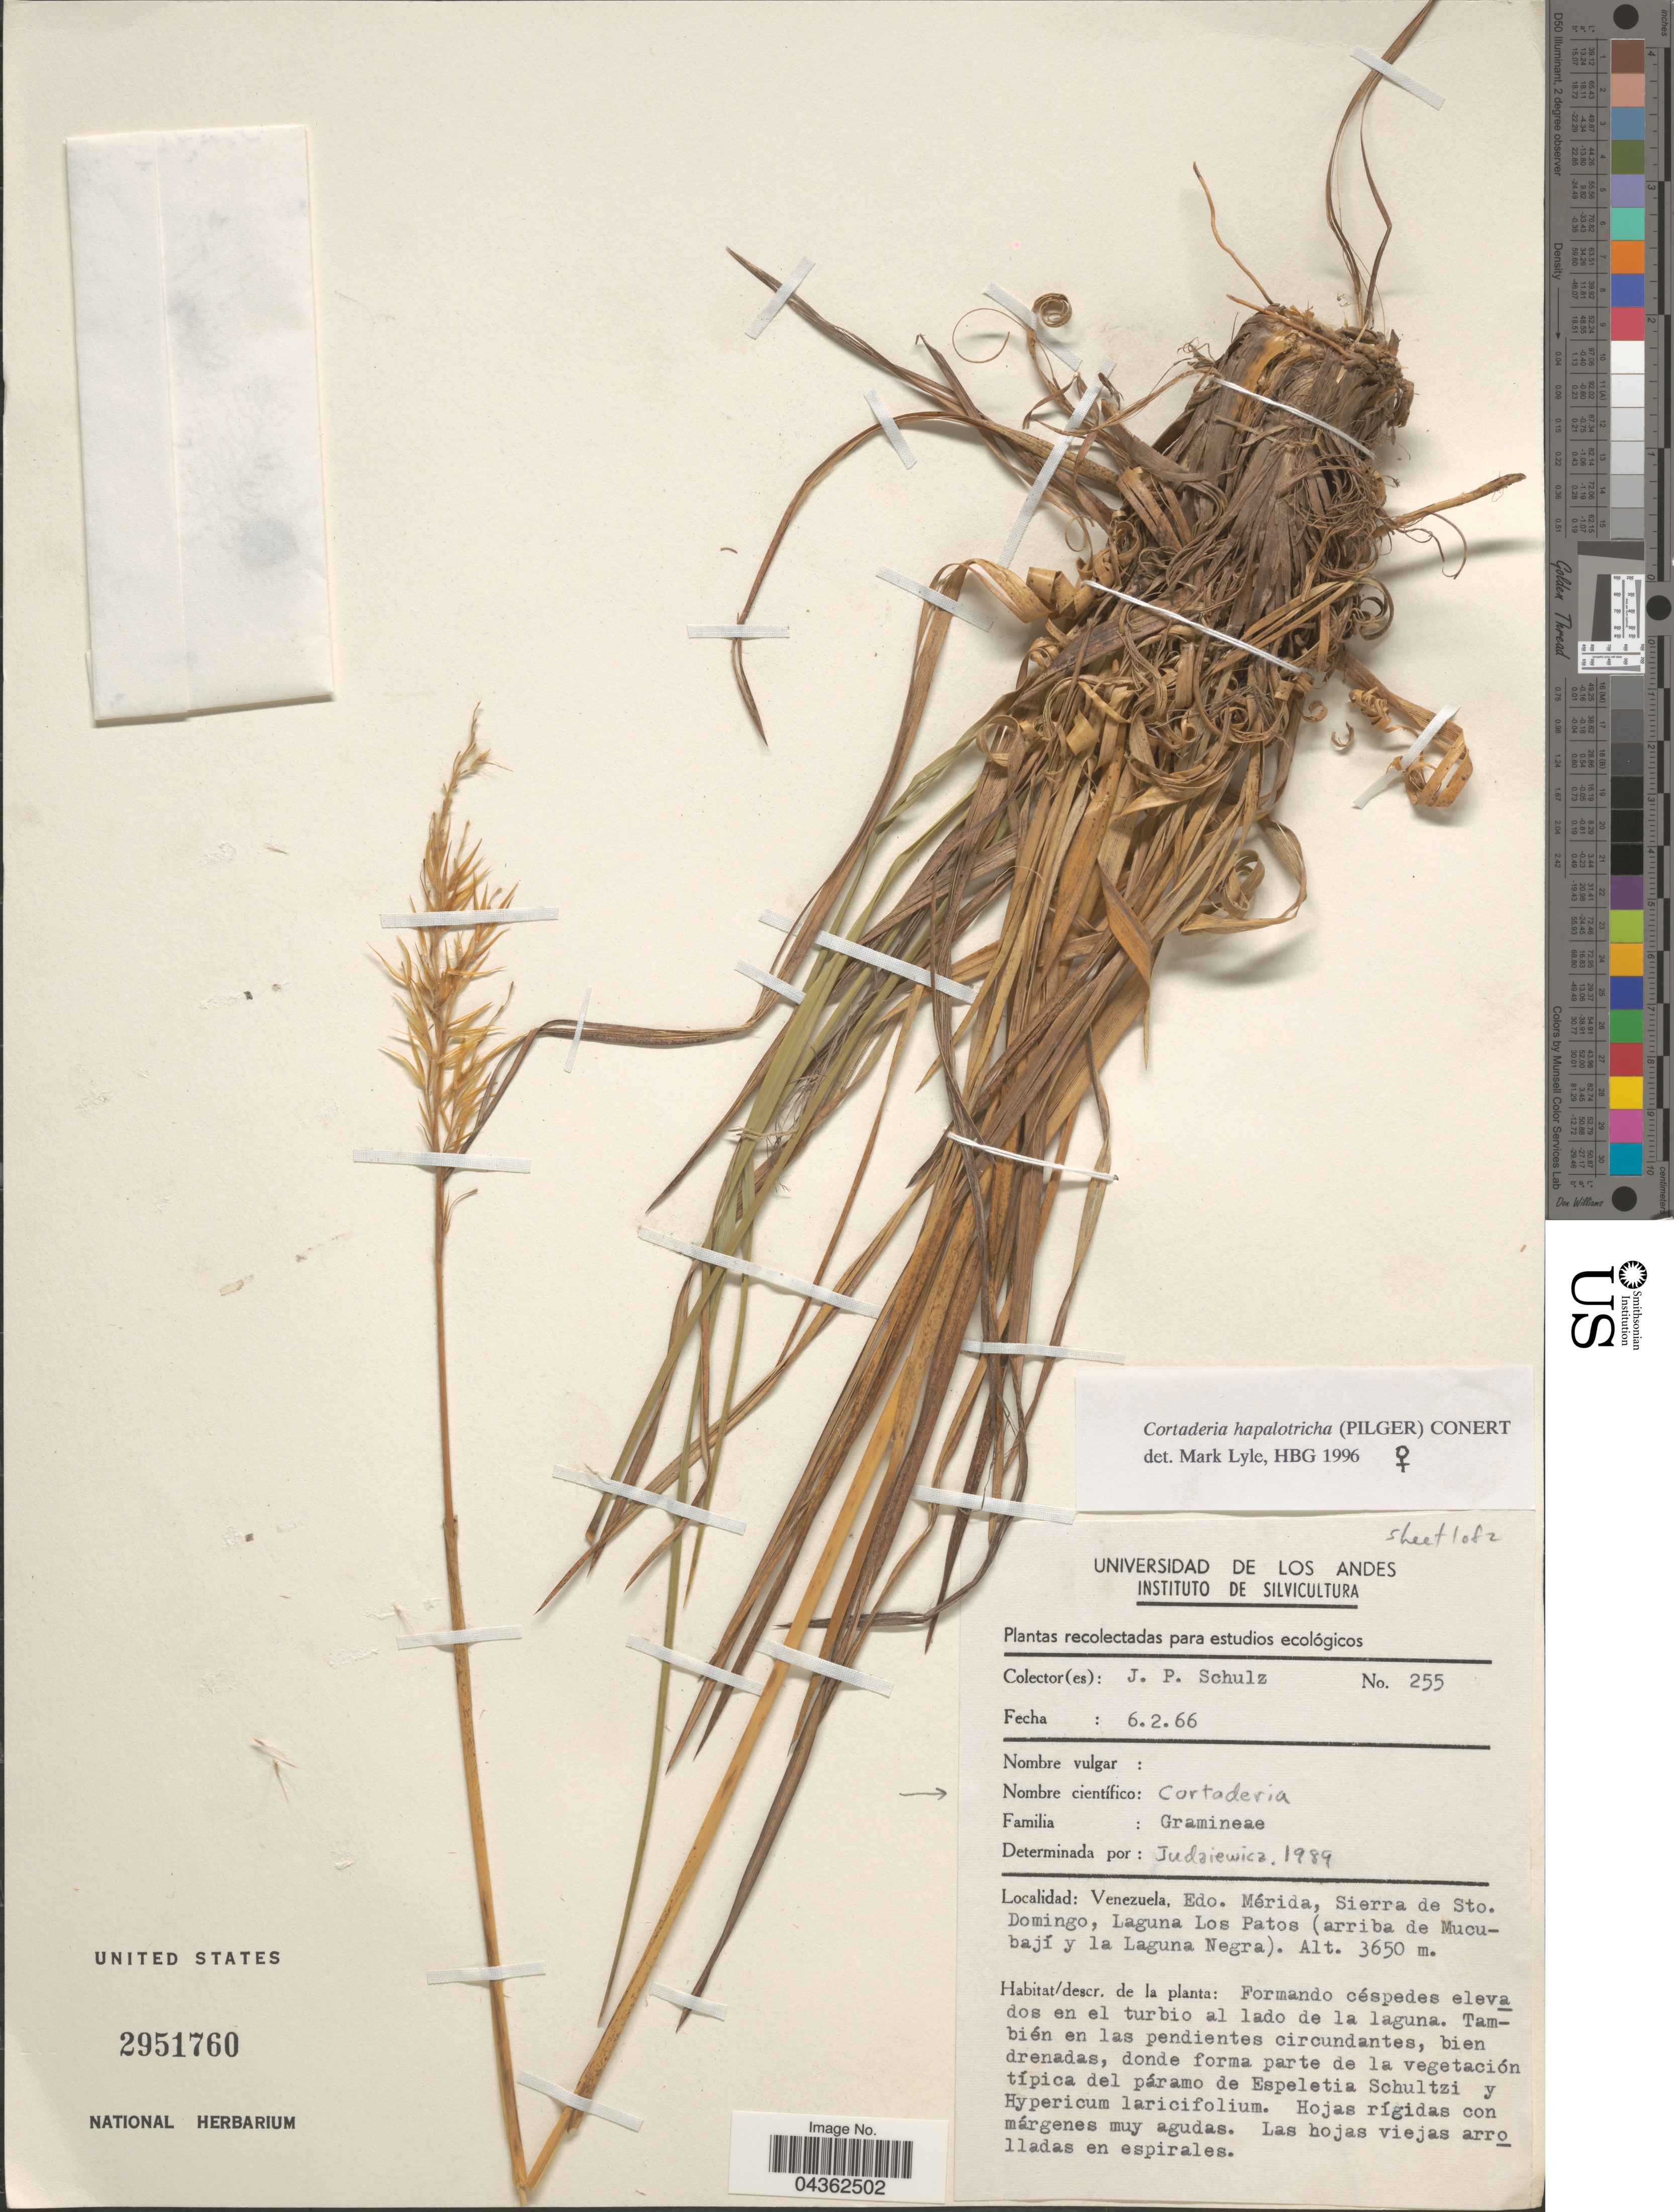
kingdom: Plantae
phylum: Tracheophyta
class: Liliopsida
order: Poales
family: Poaceae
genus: Cortaderia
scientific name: Cortaderia hapalotricha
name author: (Pilg.) Conert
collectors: J. P. Schulz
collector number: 255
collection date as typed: Transcribed d/m/y: 6/2/66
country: Venezuela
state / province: Merida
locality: Sierra de Sto. Domingo, Laguna Los Patos (arriba de Mucubají y la Laguna Negra).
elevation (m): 3650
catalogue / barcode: US 2951760